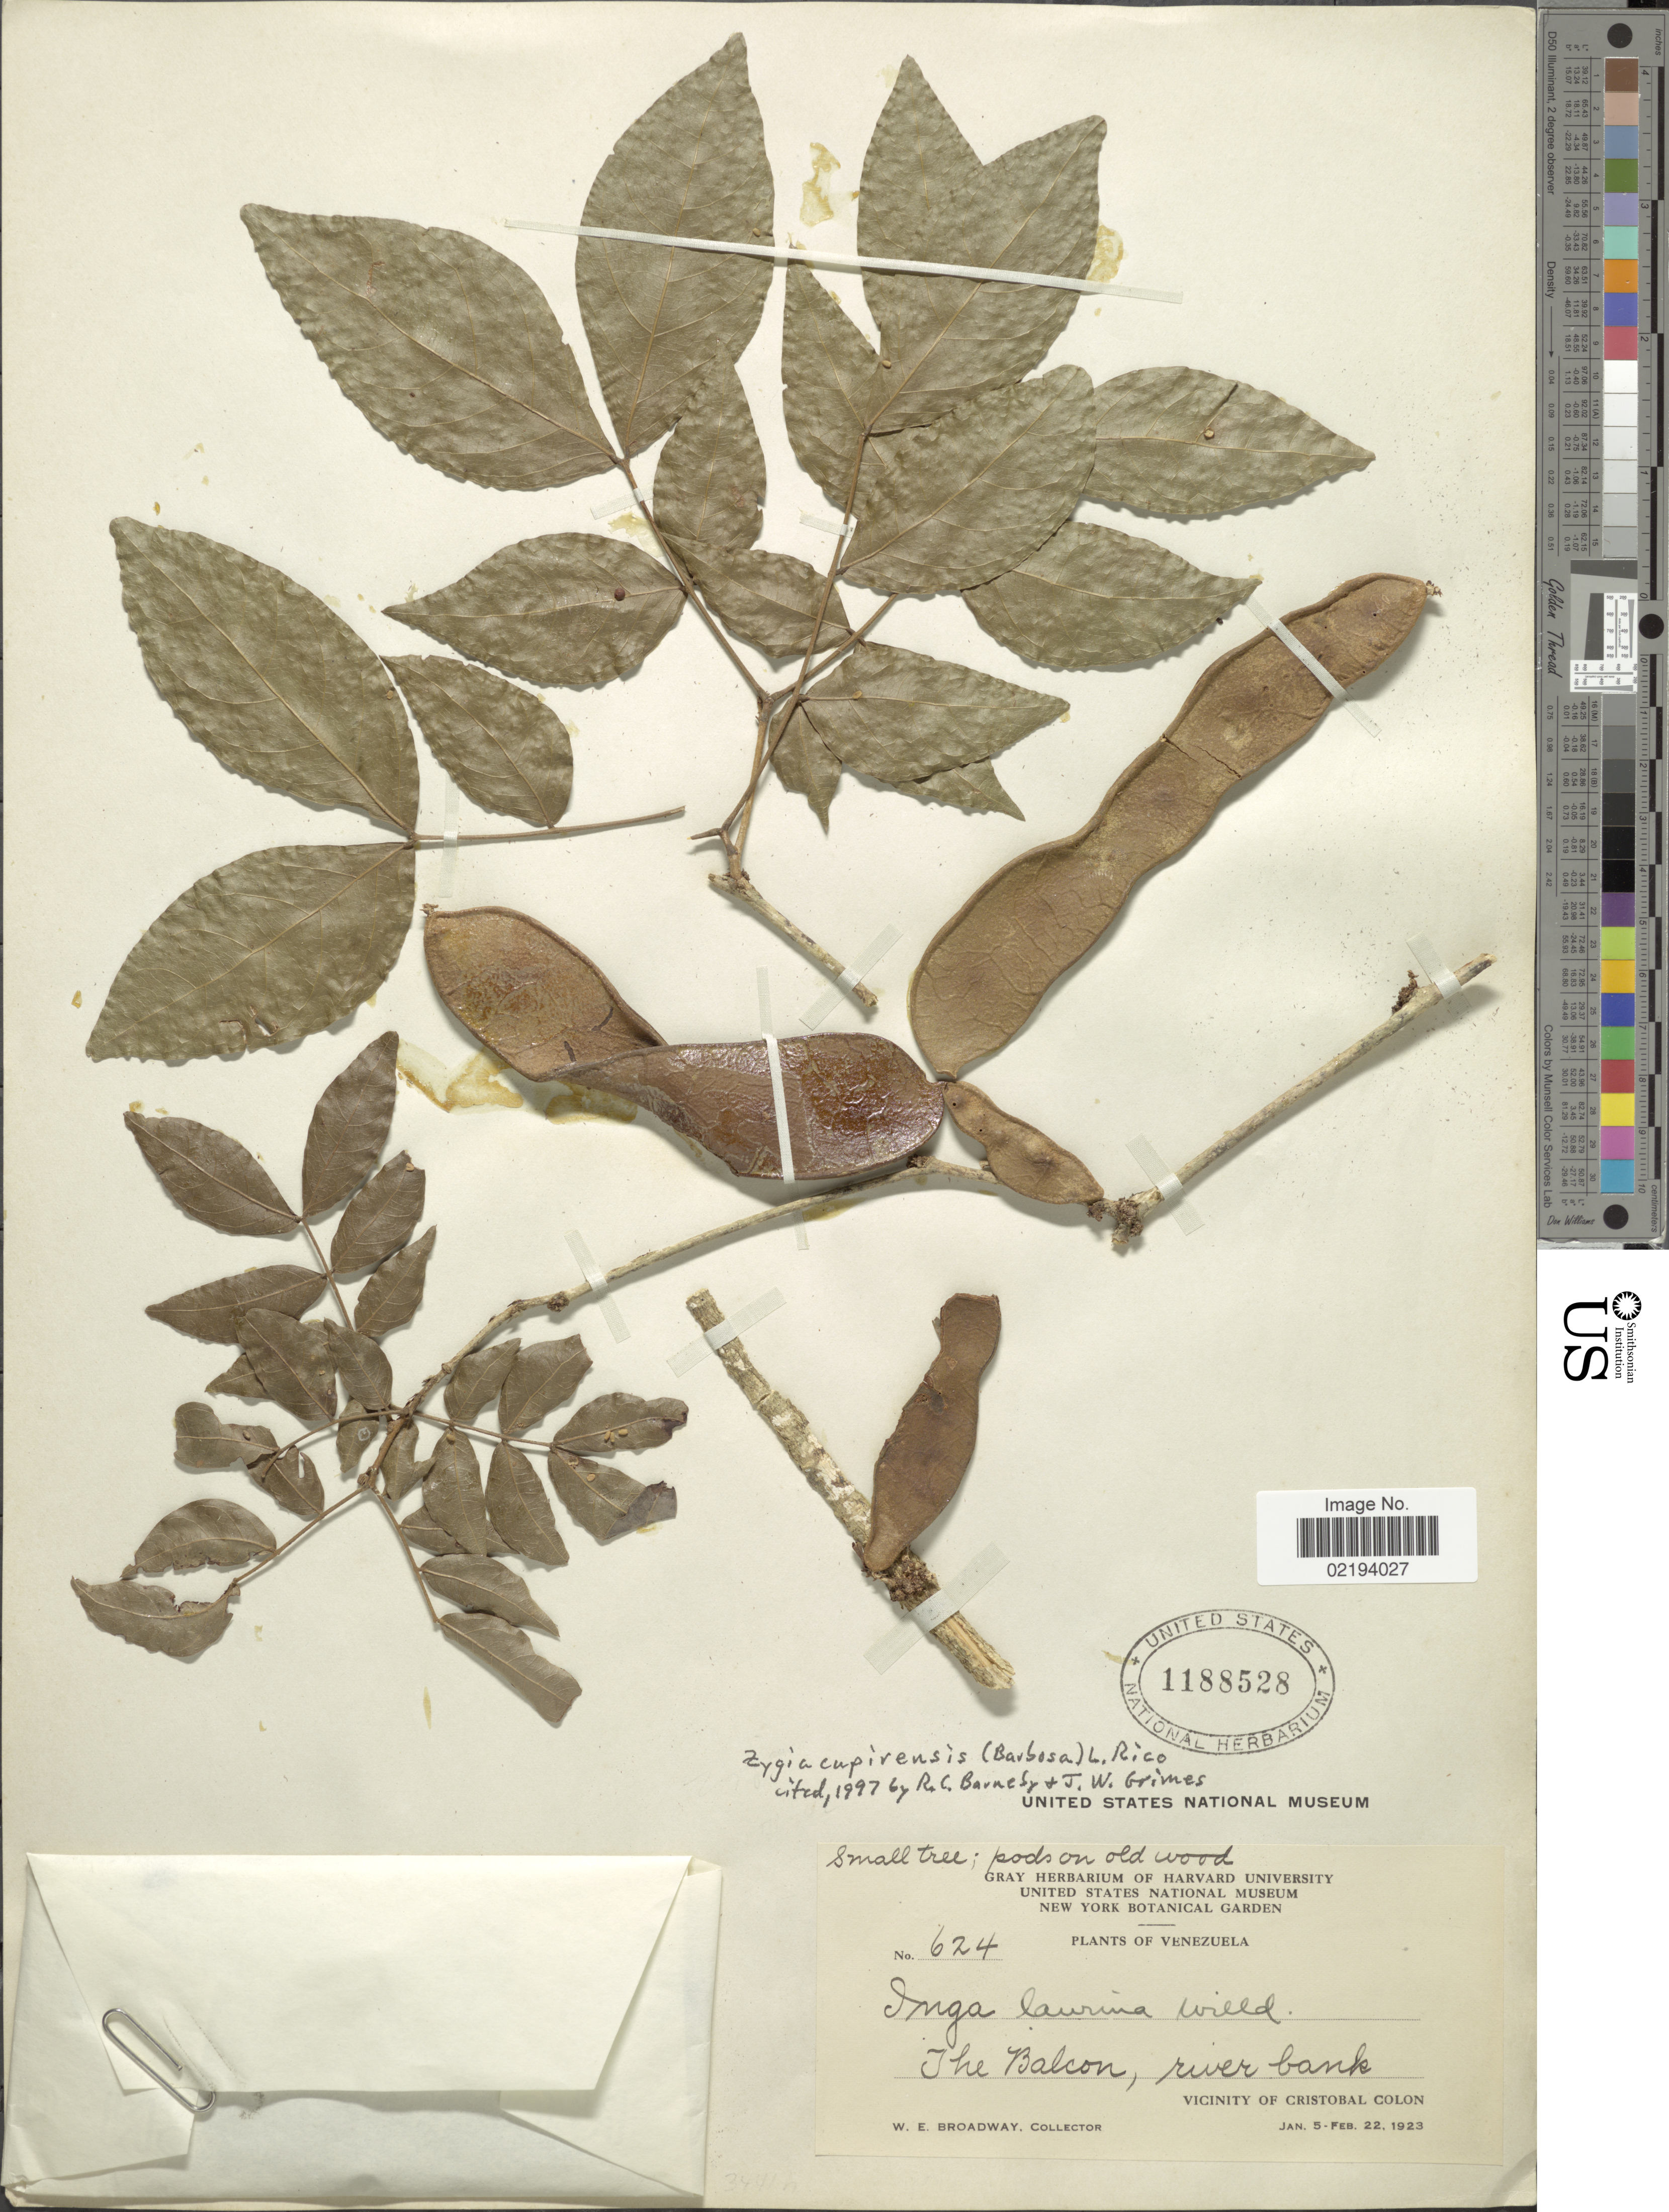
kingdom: Plantae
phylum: Tracheophyta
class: Magnoliopsida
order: Fabales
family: Fabaceae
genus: Zygia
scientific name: Zygia cupirensis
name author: (C. Barbosa) L. Rico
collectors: W. E. Broadway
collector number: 624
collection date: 1923-01-05/1923-02-22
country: Venezuela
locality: The Balcon, river bank, Vicinity of Cristobal Colon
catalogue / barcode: US 1188528